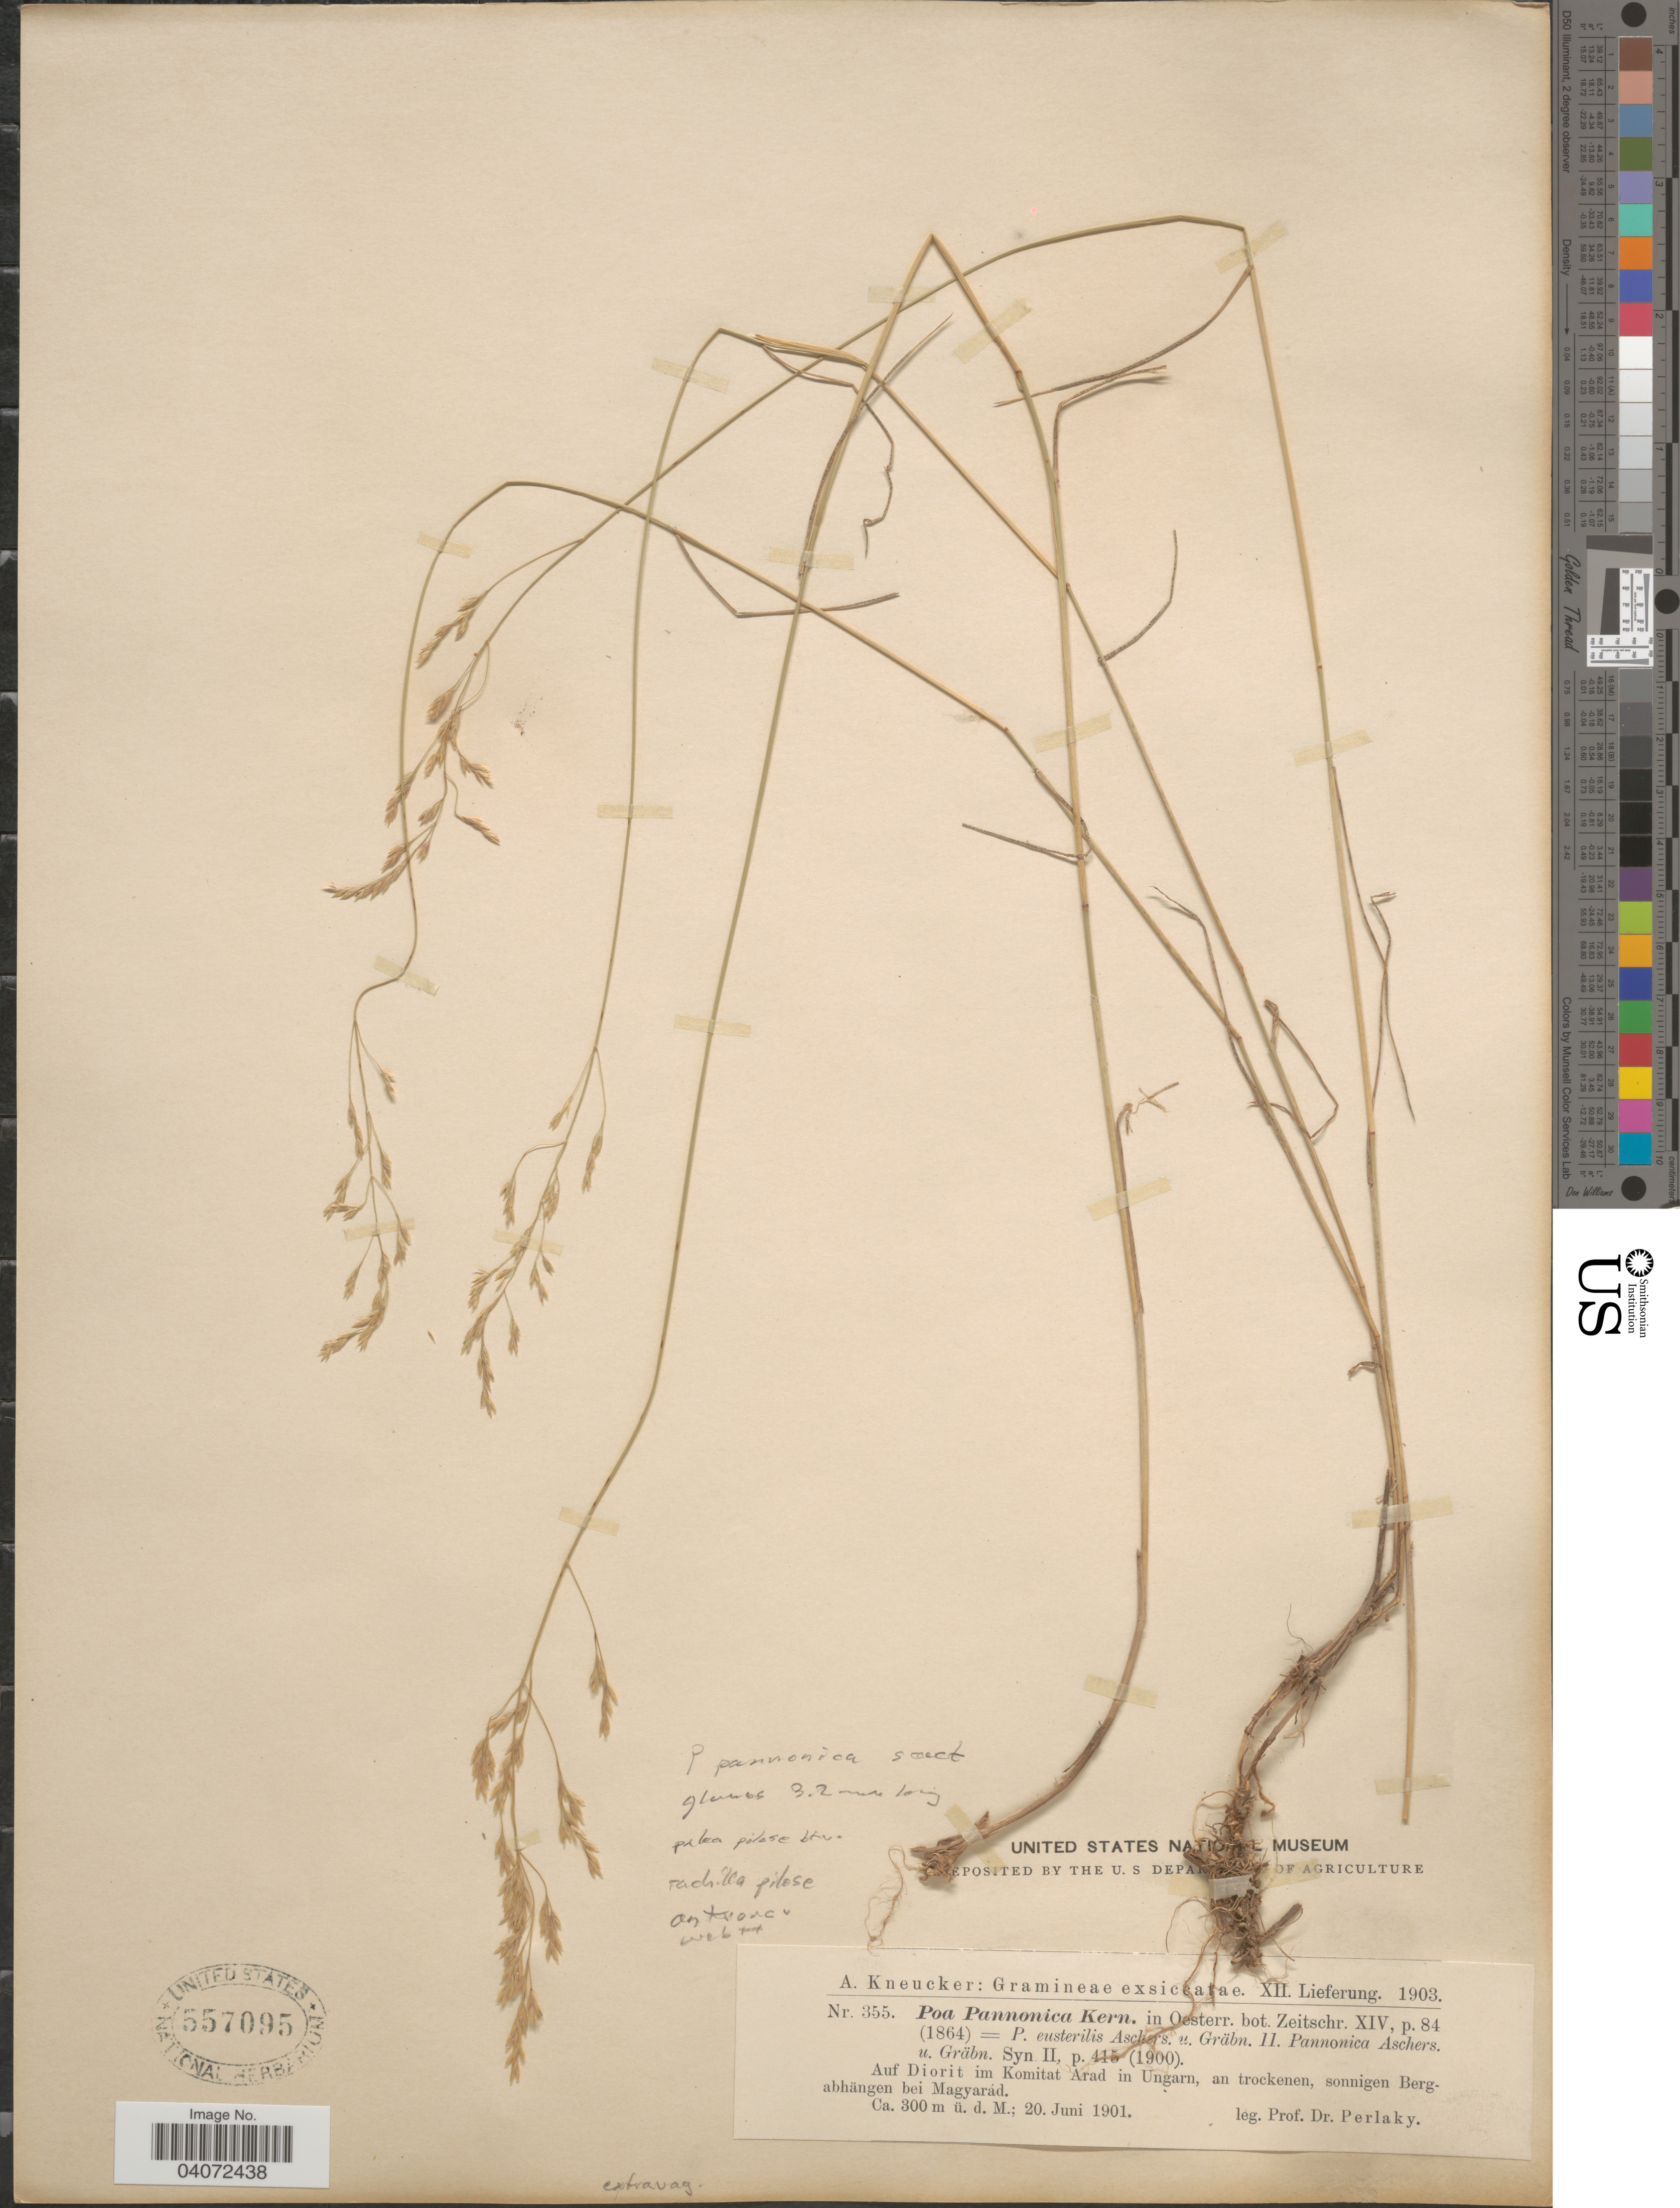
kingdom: Plantae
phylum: Tracheophyta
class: Liliopsida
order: Poales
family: Poaceae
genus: Poa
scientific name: Poa pannonica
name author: A. Kern.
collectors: Perlaky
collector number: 355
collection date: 1901-06-20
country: Hungary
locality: Auf Diorit im Komitat Arad in Ungarn, an trockenen, sonnigen Bergabhängen bei Magyarád.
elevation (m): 300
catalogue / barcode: US 557095